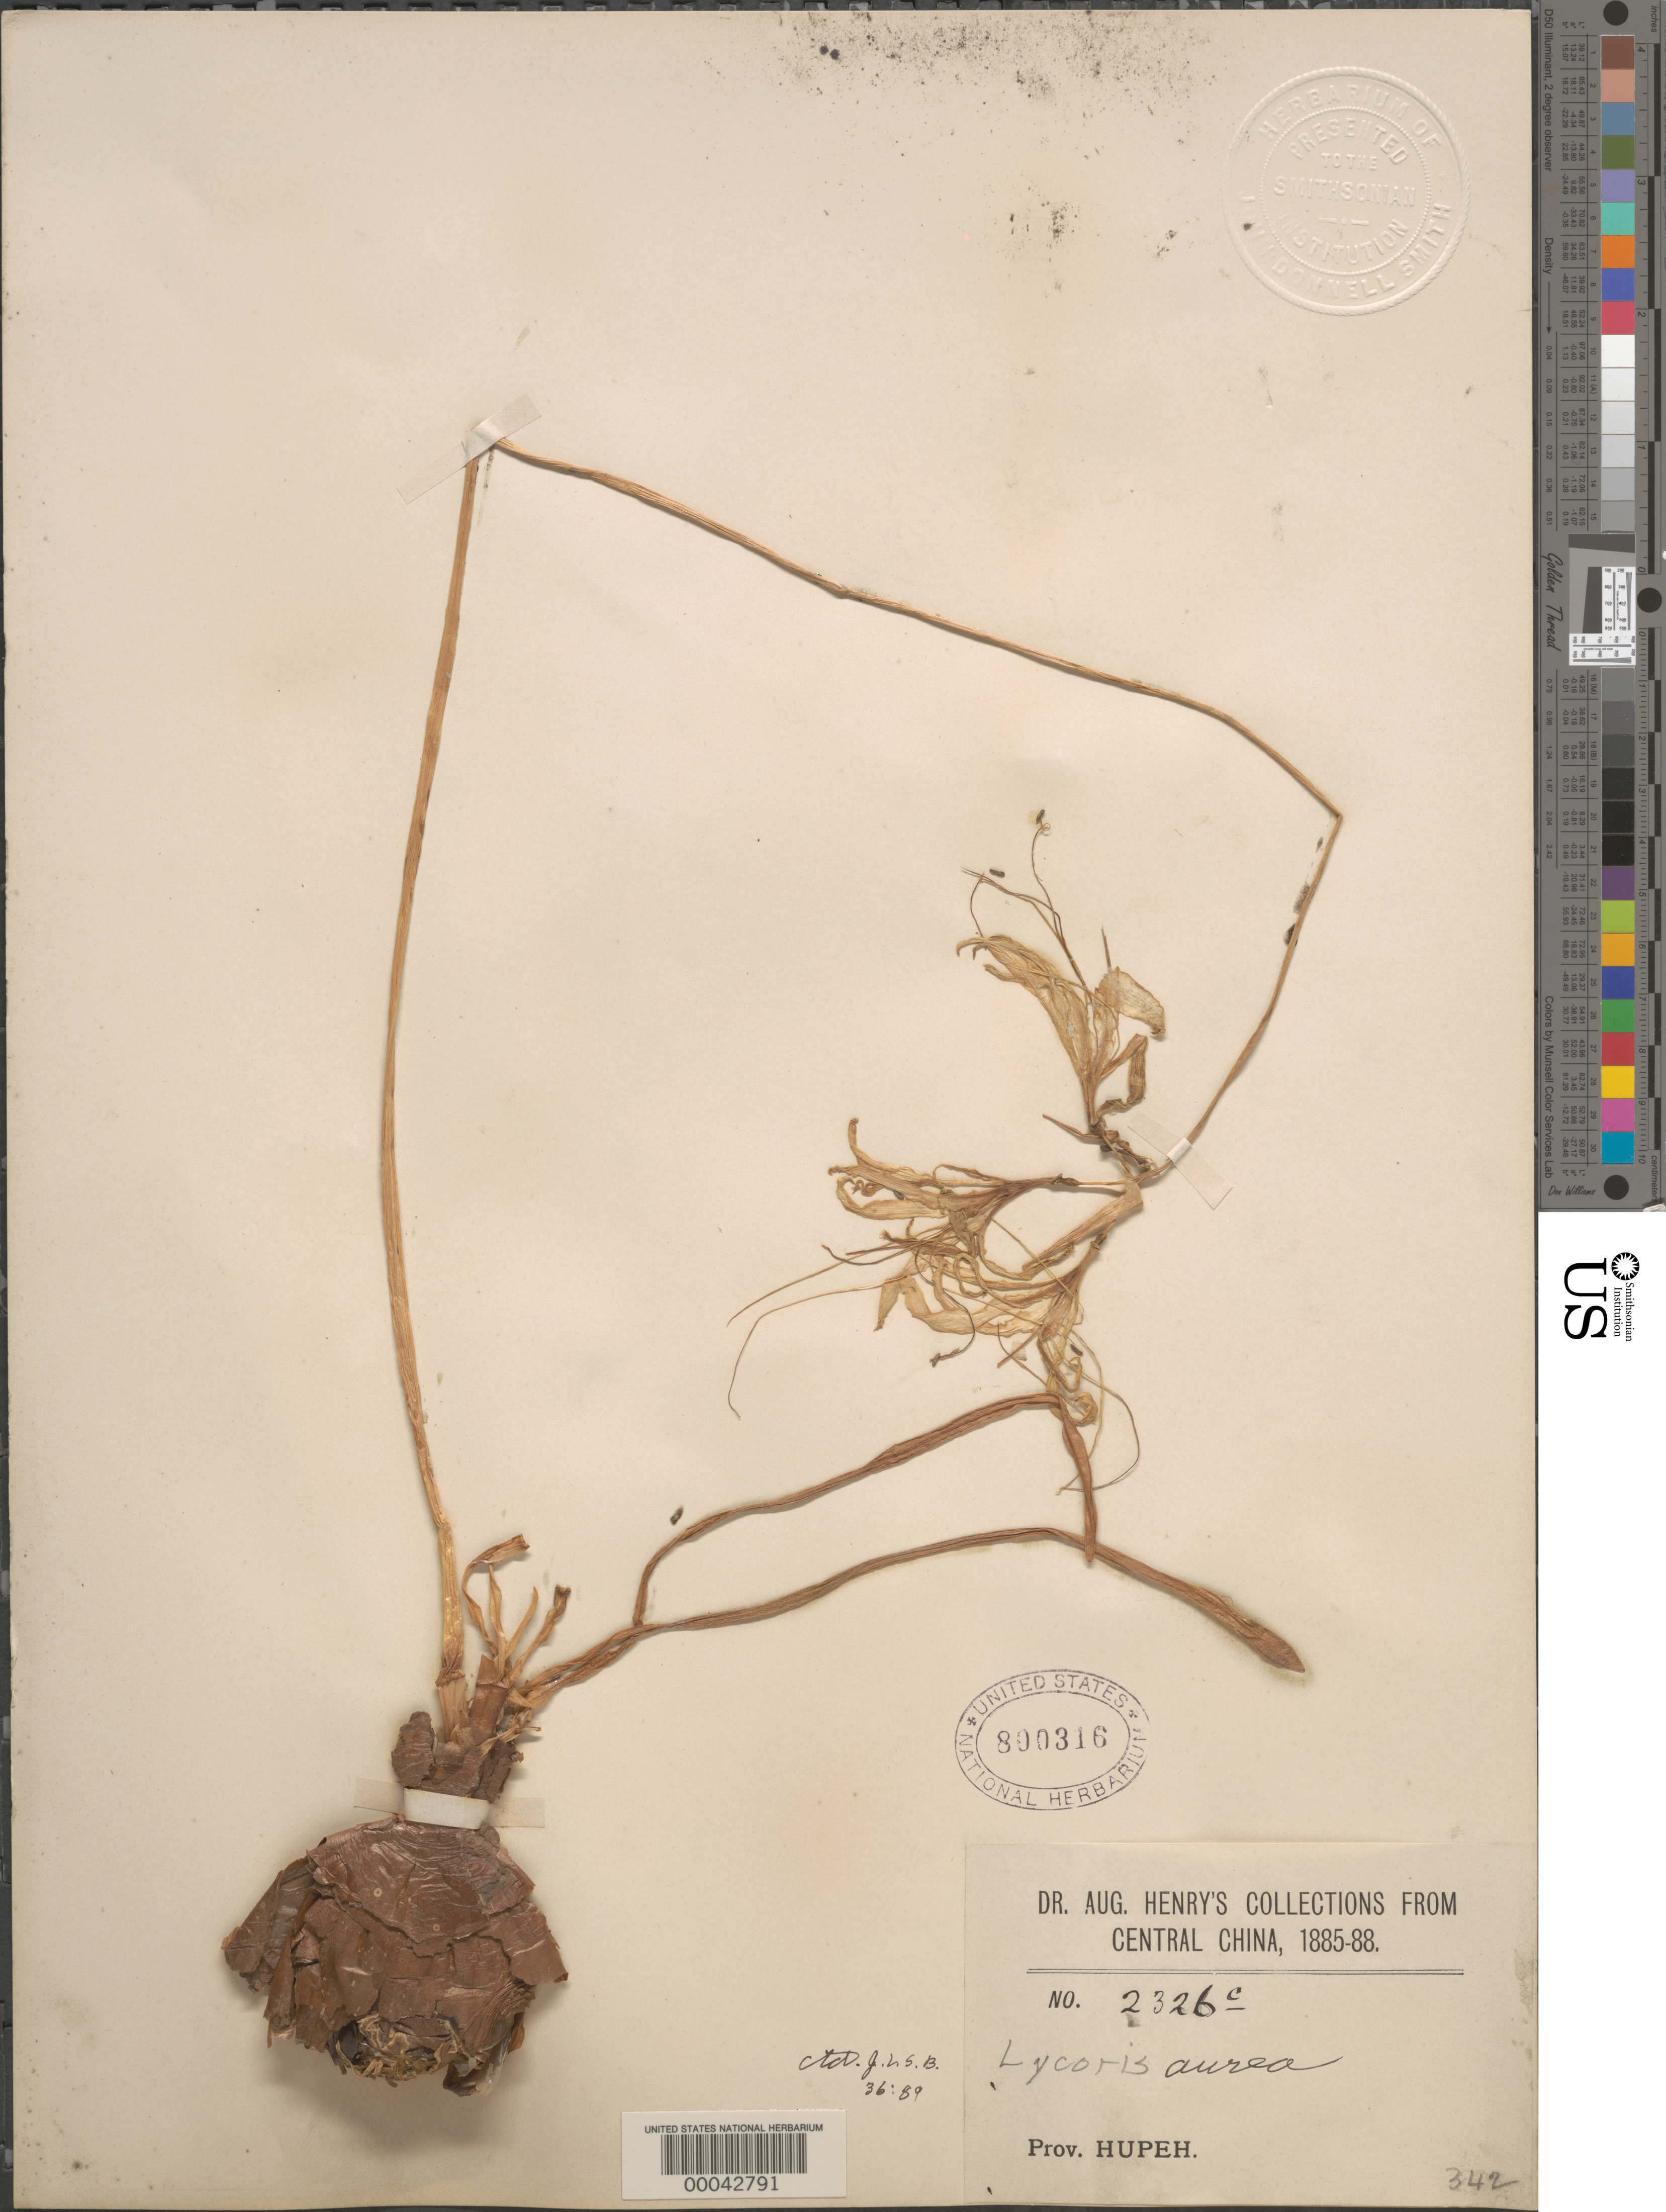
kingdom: Plantae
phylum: Tracheophyta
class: Liliopsida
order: Asparagales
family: Amaryllidaceae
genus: Lycoris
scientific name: Lycoris aurea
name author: Herb.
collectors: A. Henry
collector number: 2326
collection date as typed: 1885 to -- -- 1888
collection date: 1885/1888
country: China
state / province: Hubei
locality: Prov. Hupeh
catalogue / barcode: US 800316